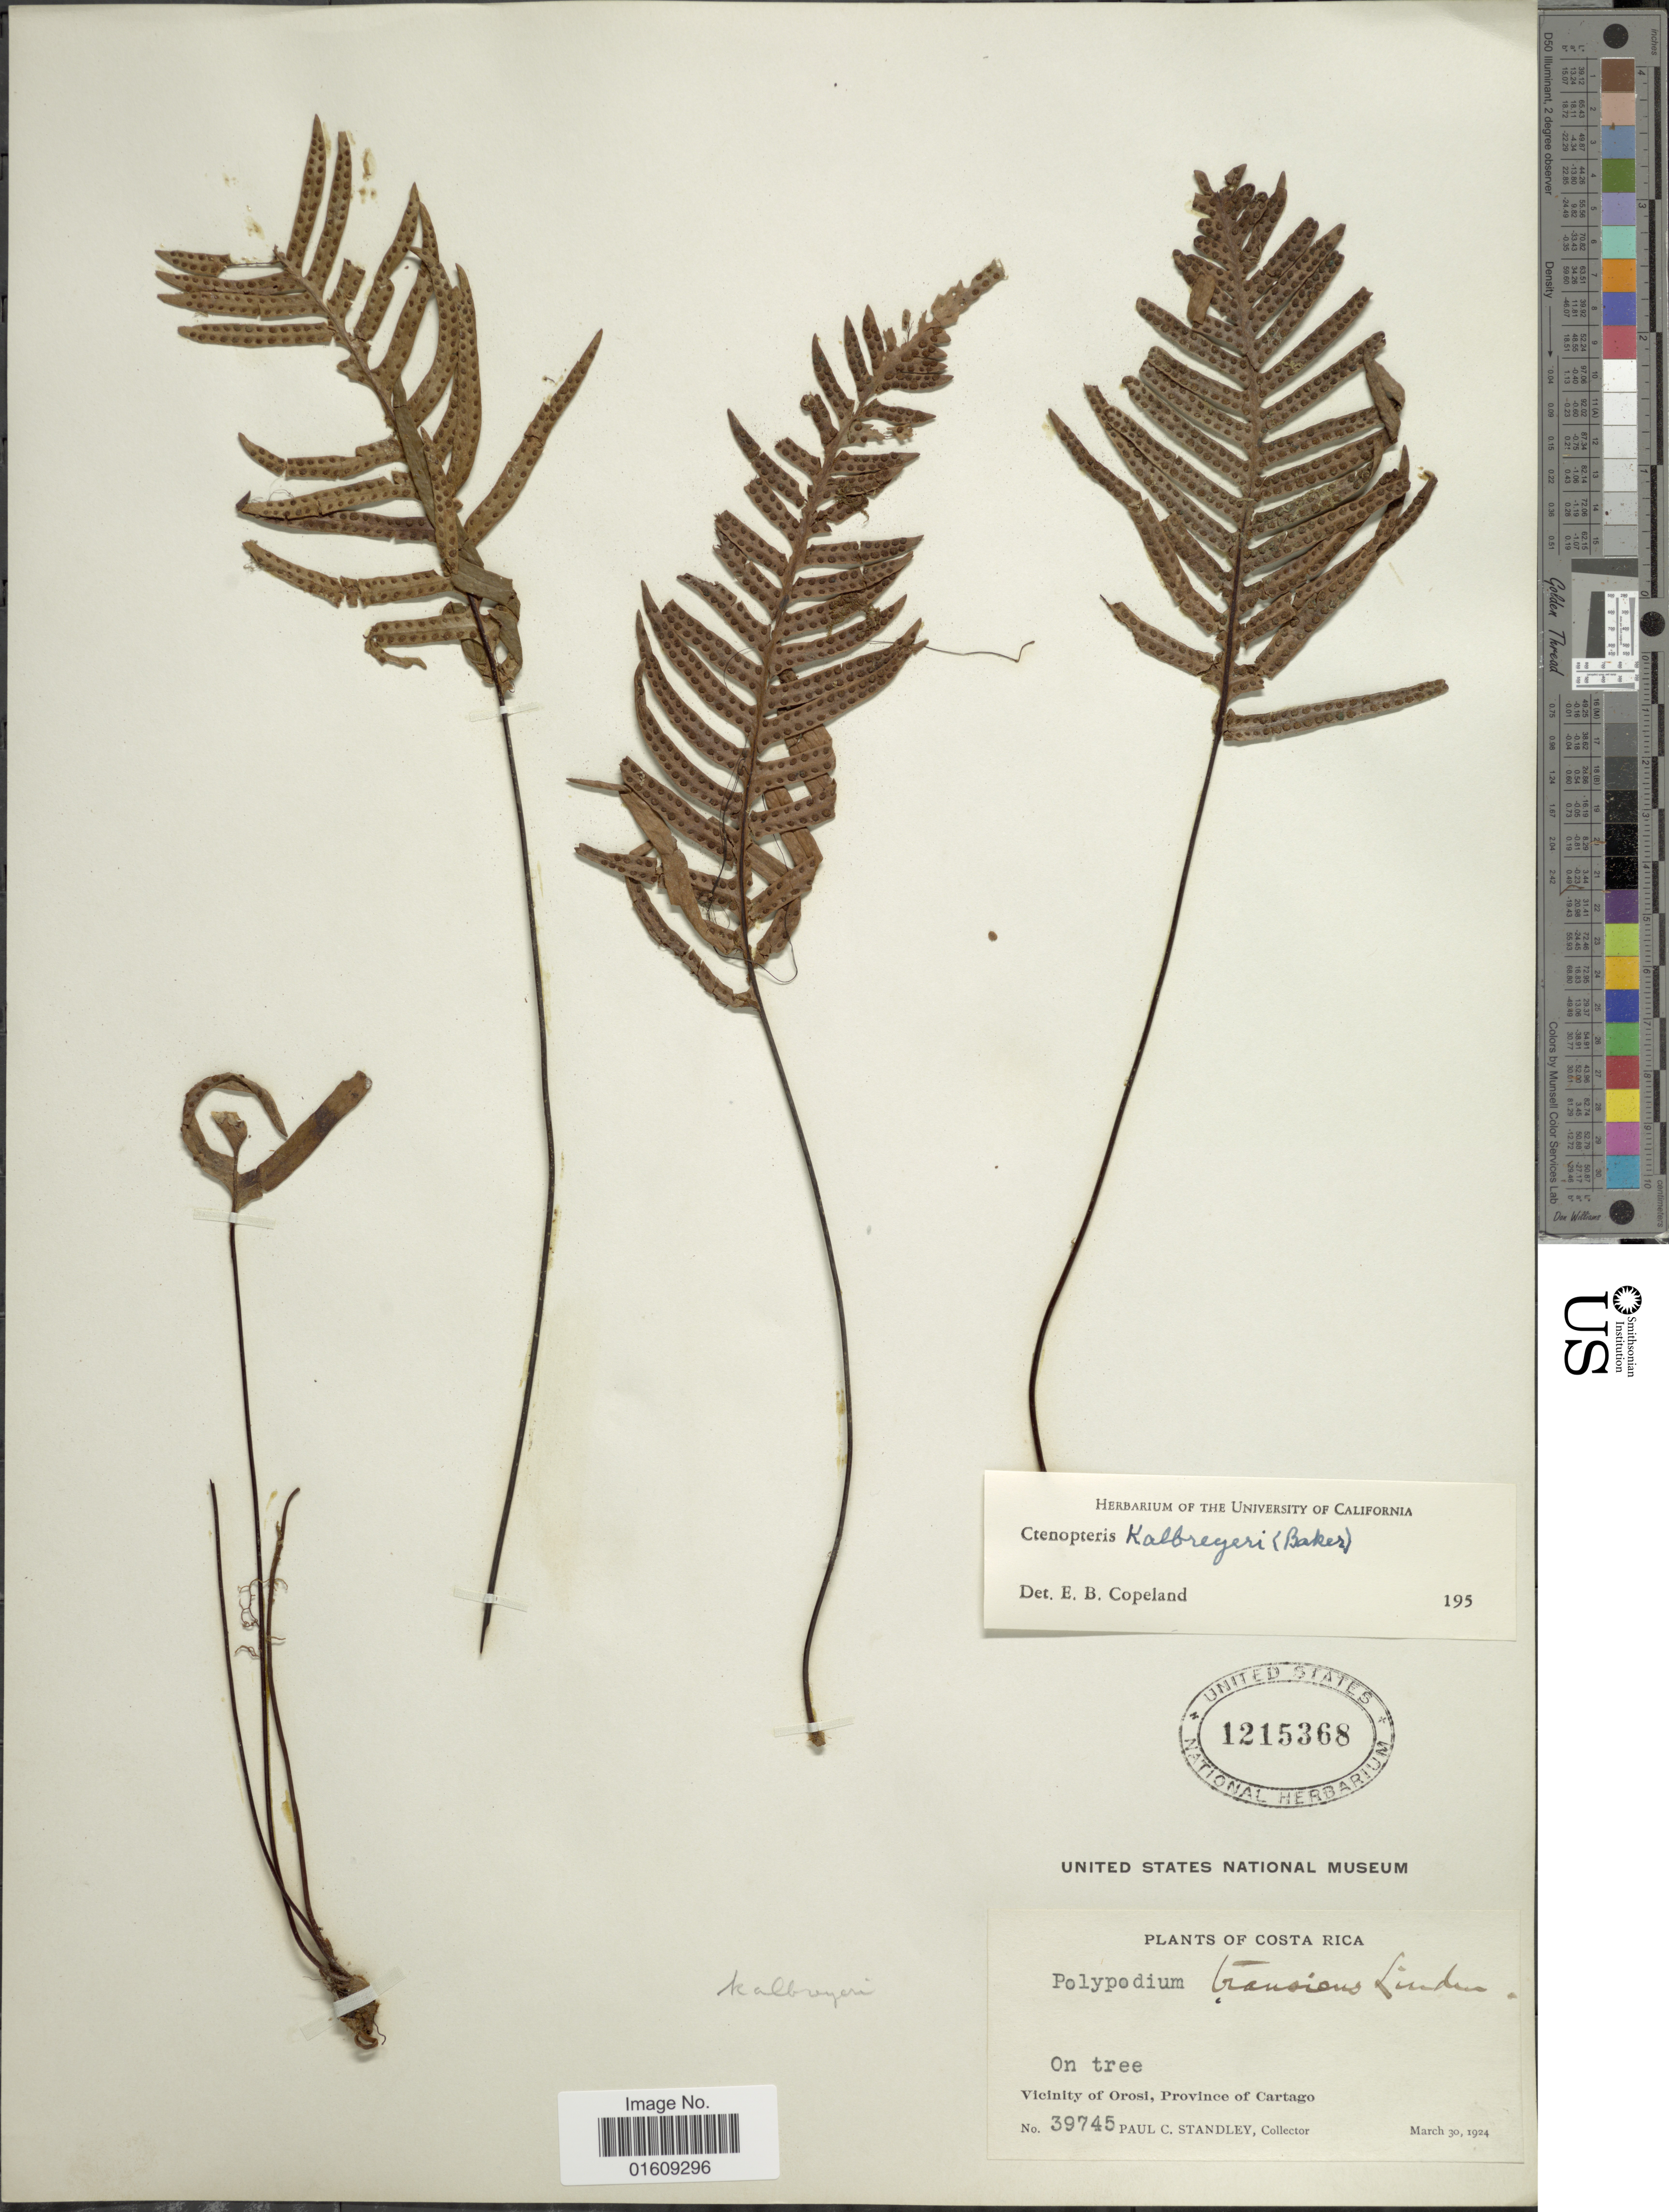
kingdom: Plantae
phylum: Tracheophyta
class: Polypodiopsida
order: Polypodiales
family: Polypodiaceae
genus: Ceradenia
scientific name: Ceradenia kalbreyeri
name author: (Baker) L.E. Bishop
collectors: P. C. Standley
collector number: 39745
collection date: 1924-03-30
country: Costa Rica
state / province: Cartago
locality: Costa Rica, Vicinity of Orosi, Province of Cartago.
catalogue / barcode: US 1215368